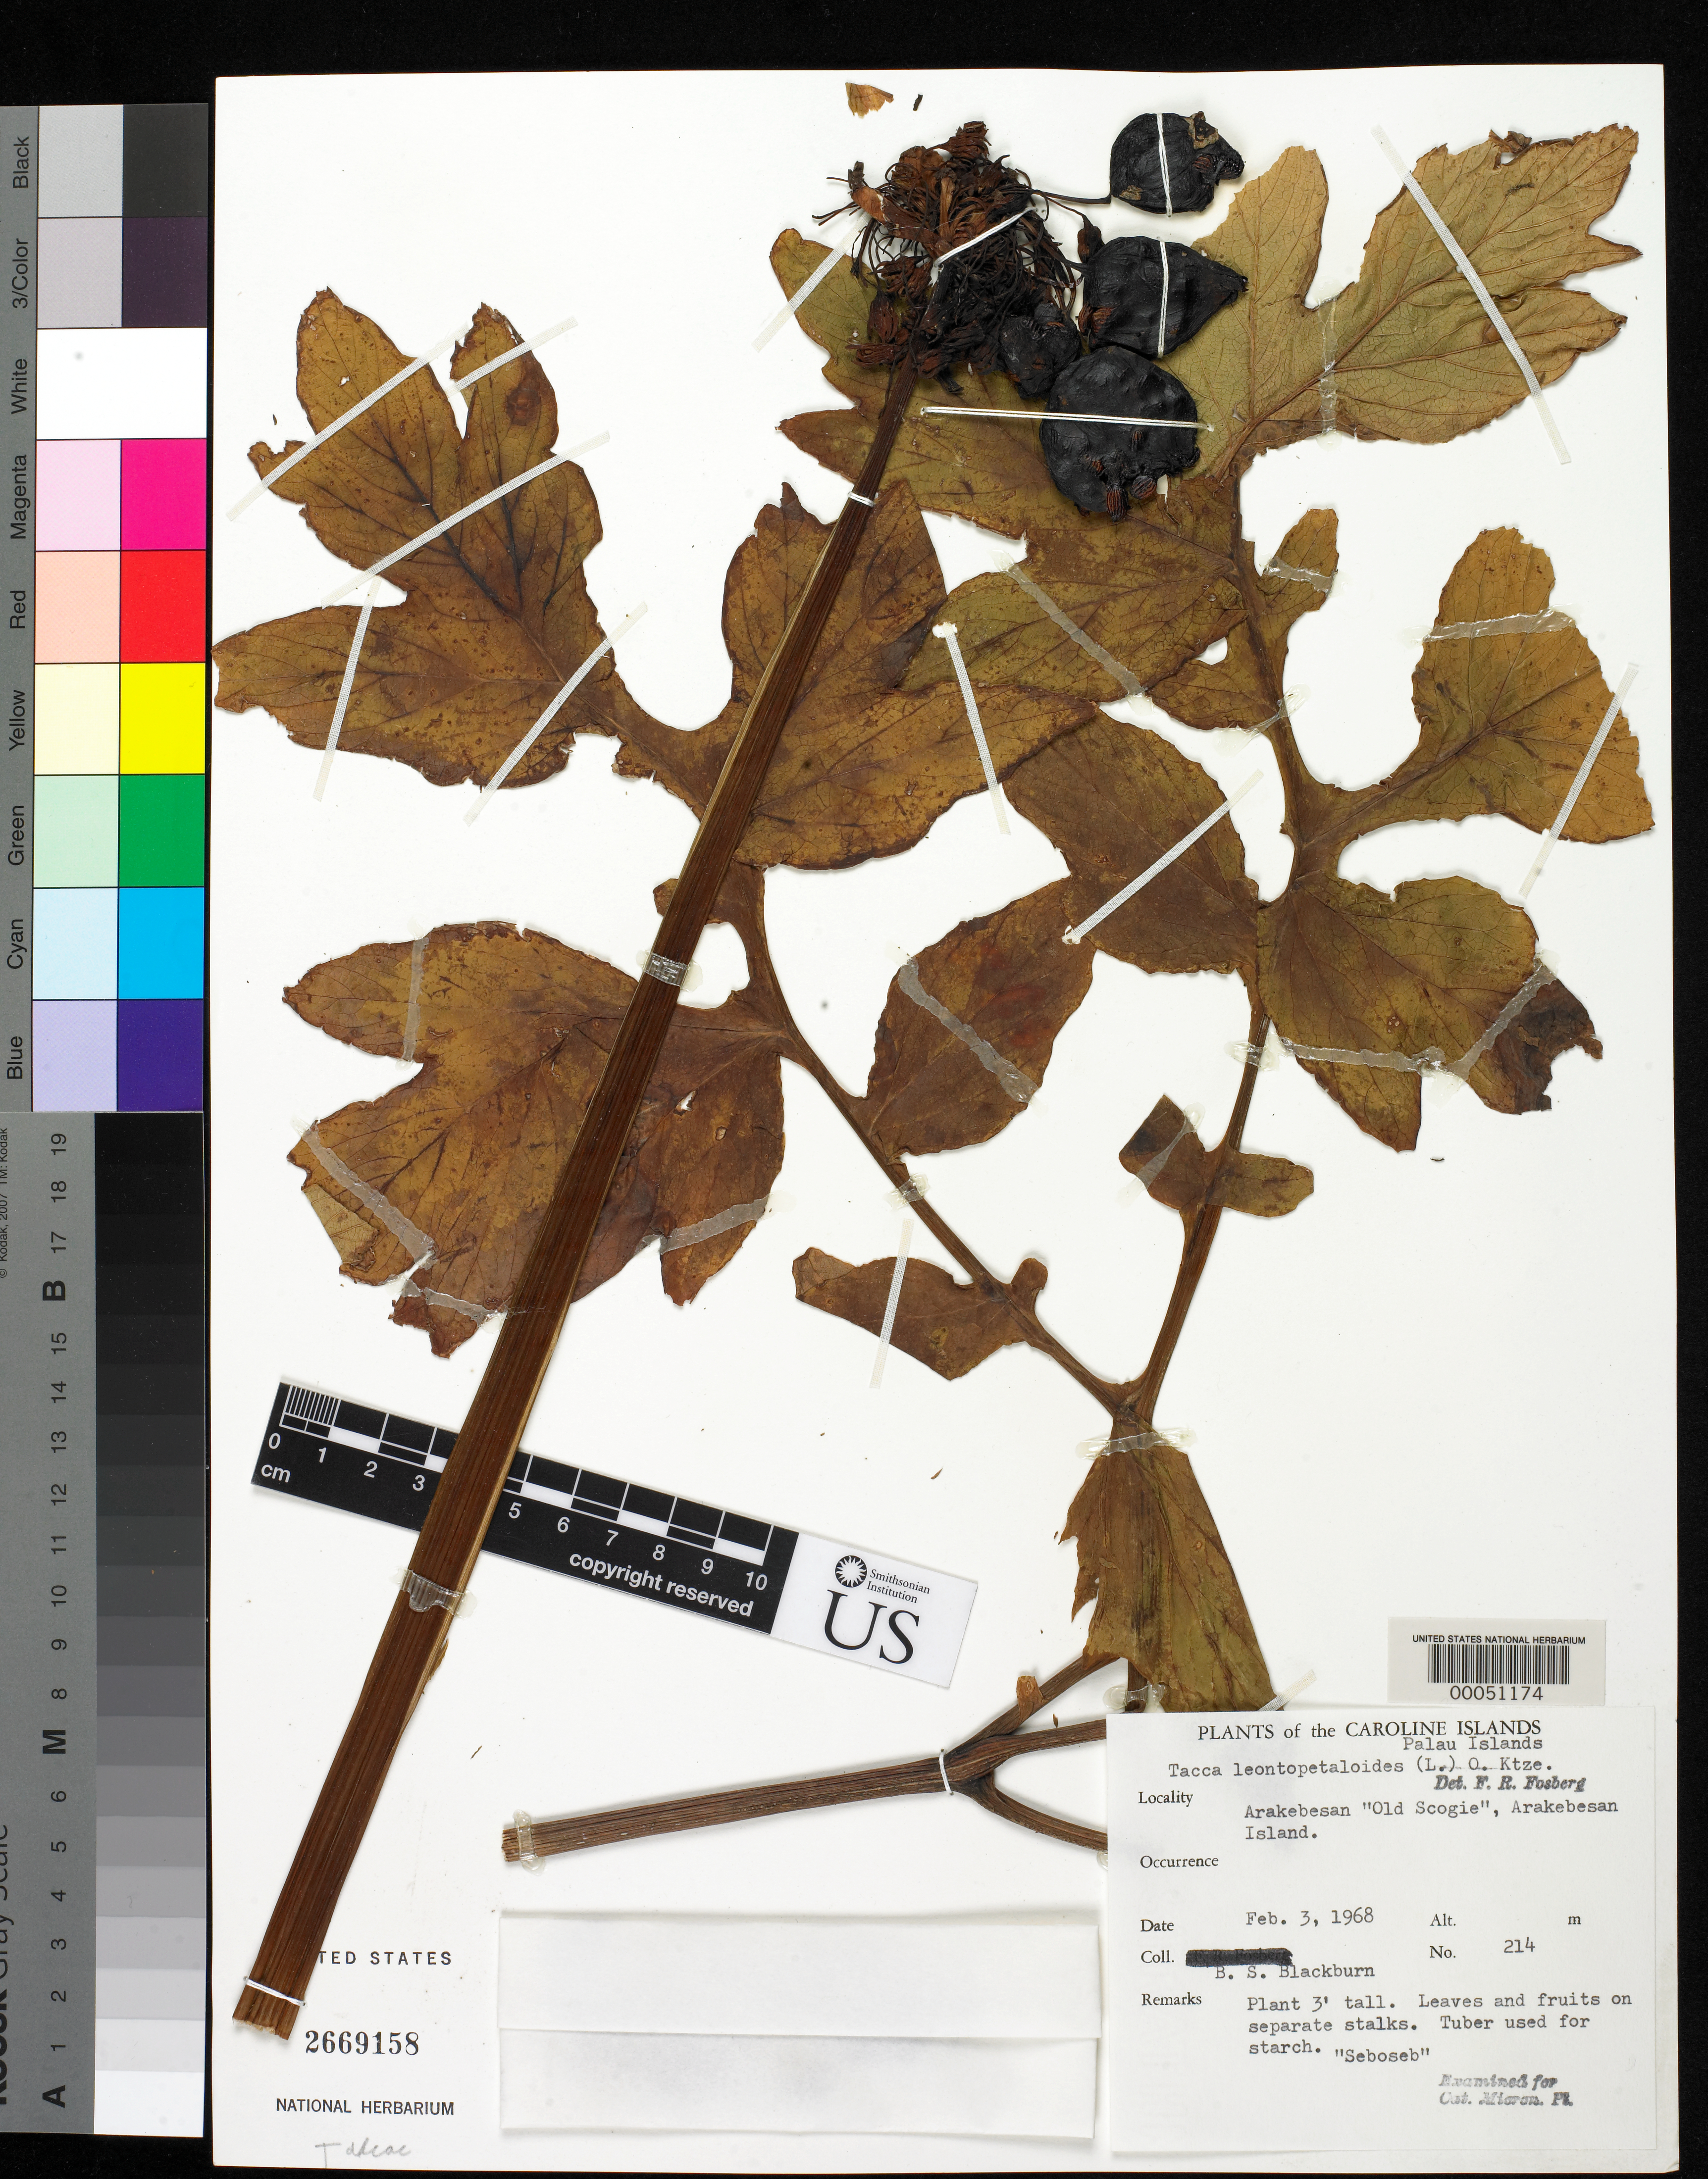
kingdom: Plantae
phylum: Tracheophyta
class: Liliopsida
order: Dioscoreales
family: Dioscoreaceae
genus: Tacca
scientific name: Tacca leontopetaloides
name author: (L.) Kuntze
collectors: B. S. Blackburn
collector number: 214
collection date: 1968-02-03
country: Palau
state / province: Koror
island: Ngerekebesang [Arakabesan]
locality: Arakebesan "Old Scogie", Arakebesan Island (now Ngerekebesang Island)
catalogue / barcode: US 2669158